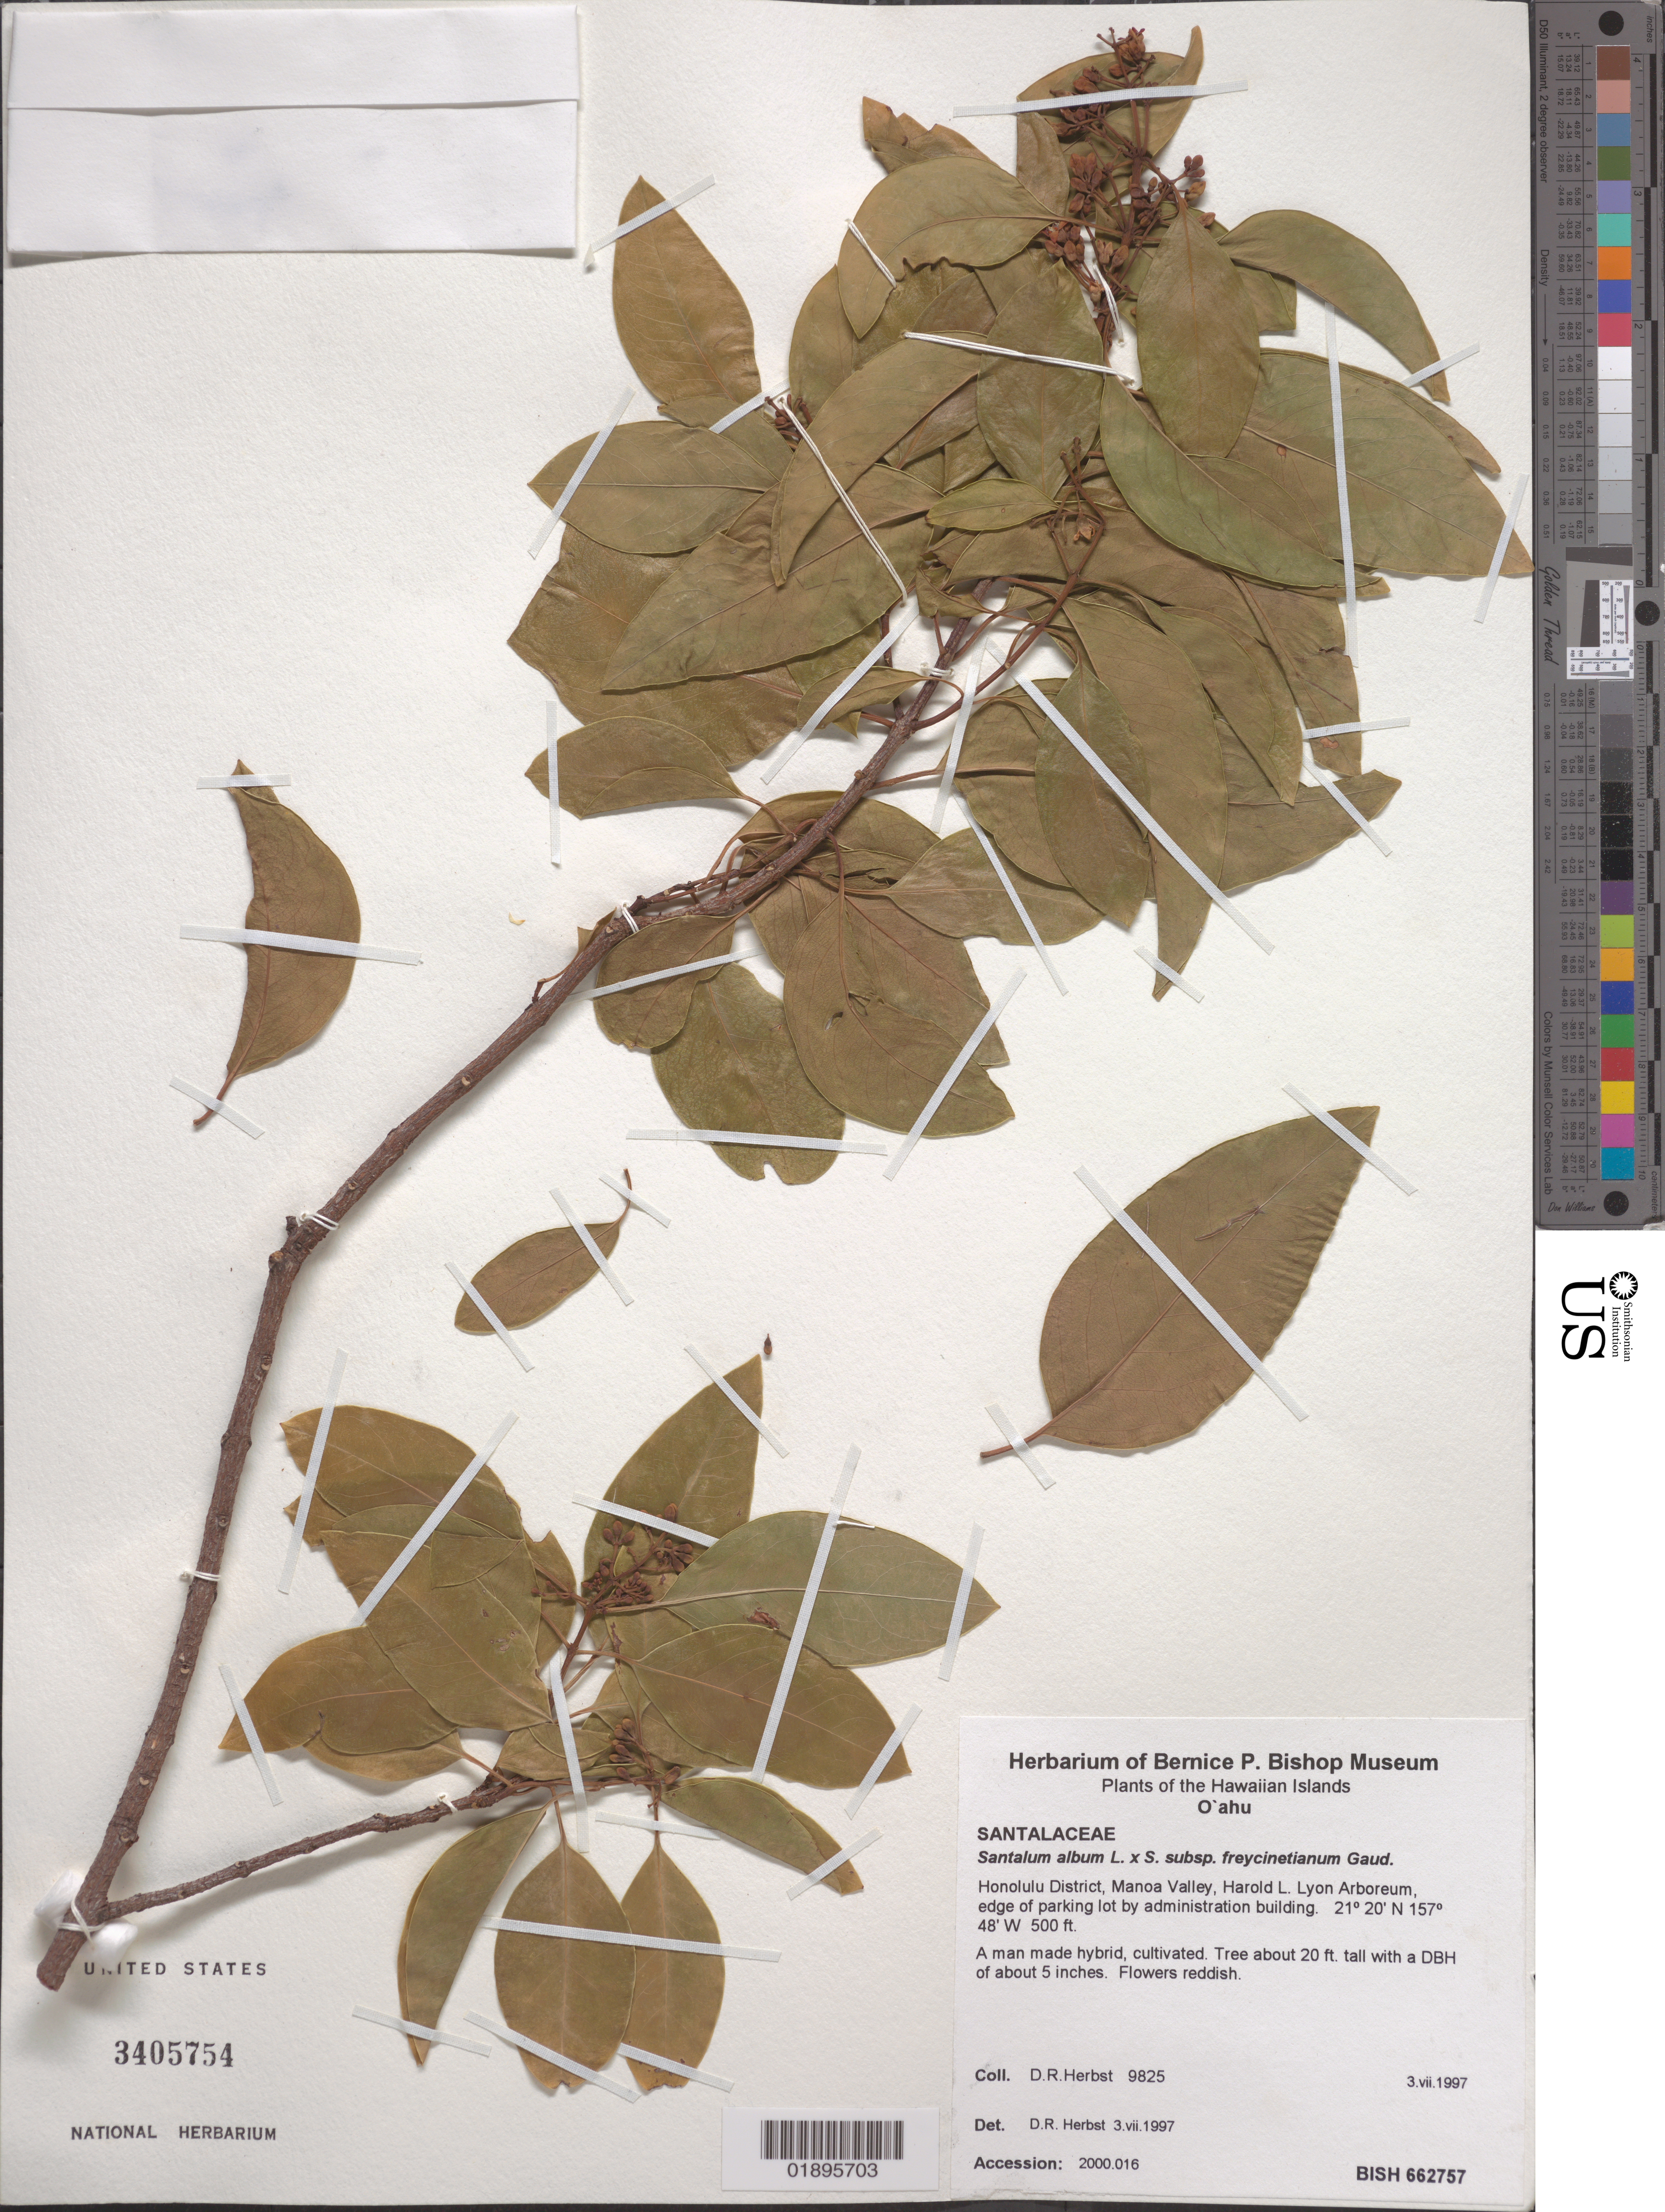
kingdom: Plantae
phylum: Tracheophyta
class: Magnoliopsida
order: Santalales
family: Santalaceae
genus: Santalum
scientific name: Santalum album x S. freycinetianum Gaudich.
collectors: D. R. Herbst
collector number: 9825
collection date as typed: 3.vii.1997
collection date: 1997-07-03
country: United States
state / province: Hawaii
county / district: Honolulu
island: Oahu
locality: Manoa Valley, Harold L. Lyon Arboretum, edge of Parking lot by administration building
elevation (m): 152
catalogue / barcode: US 3405754